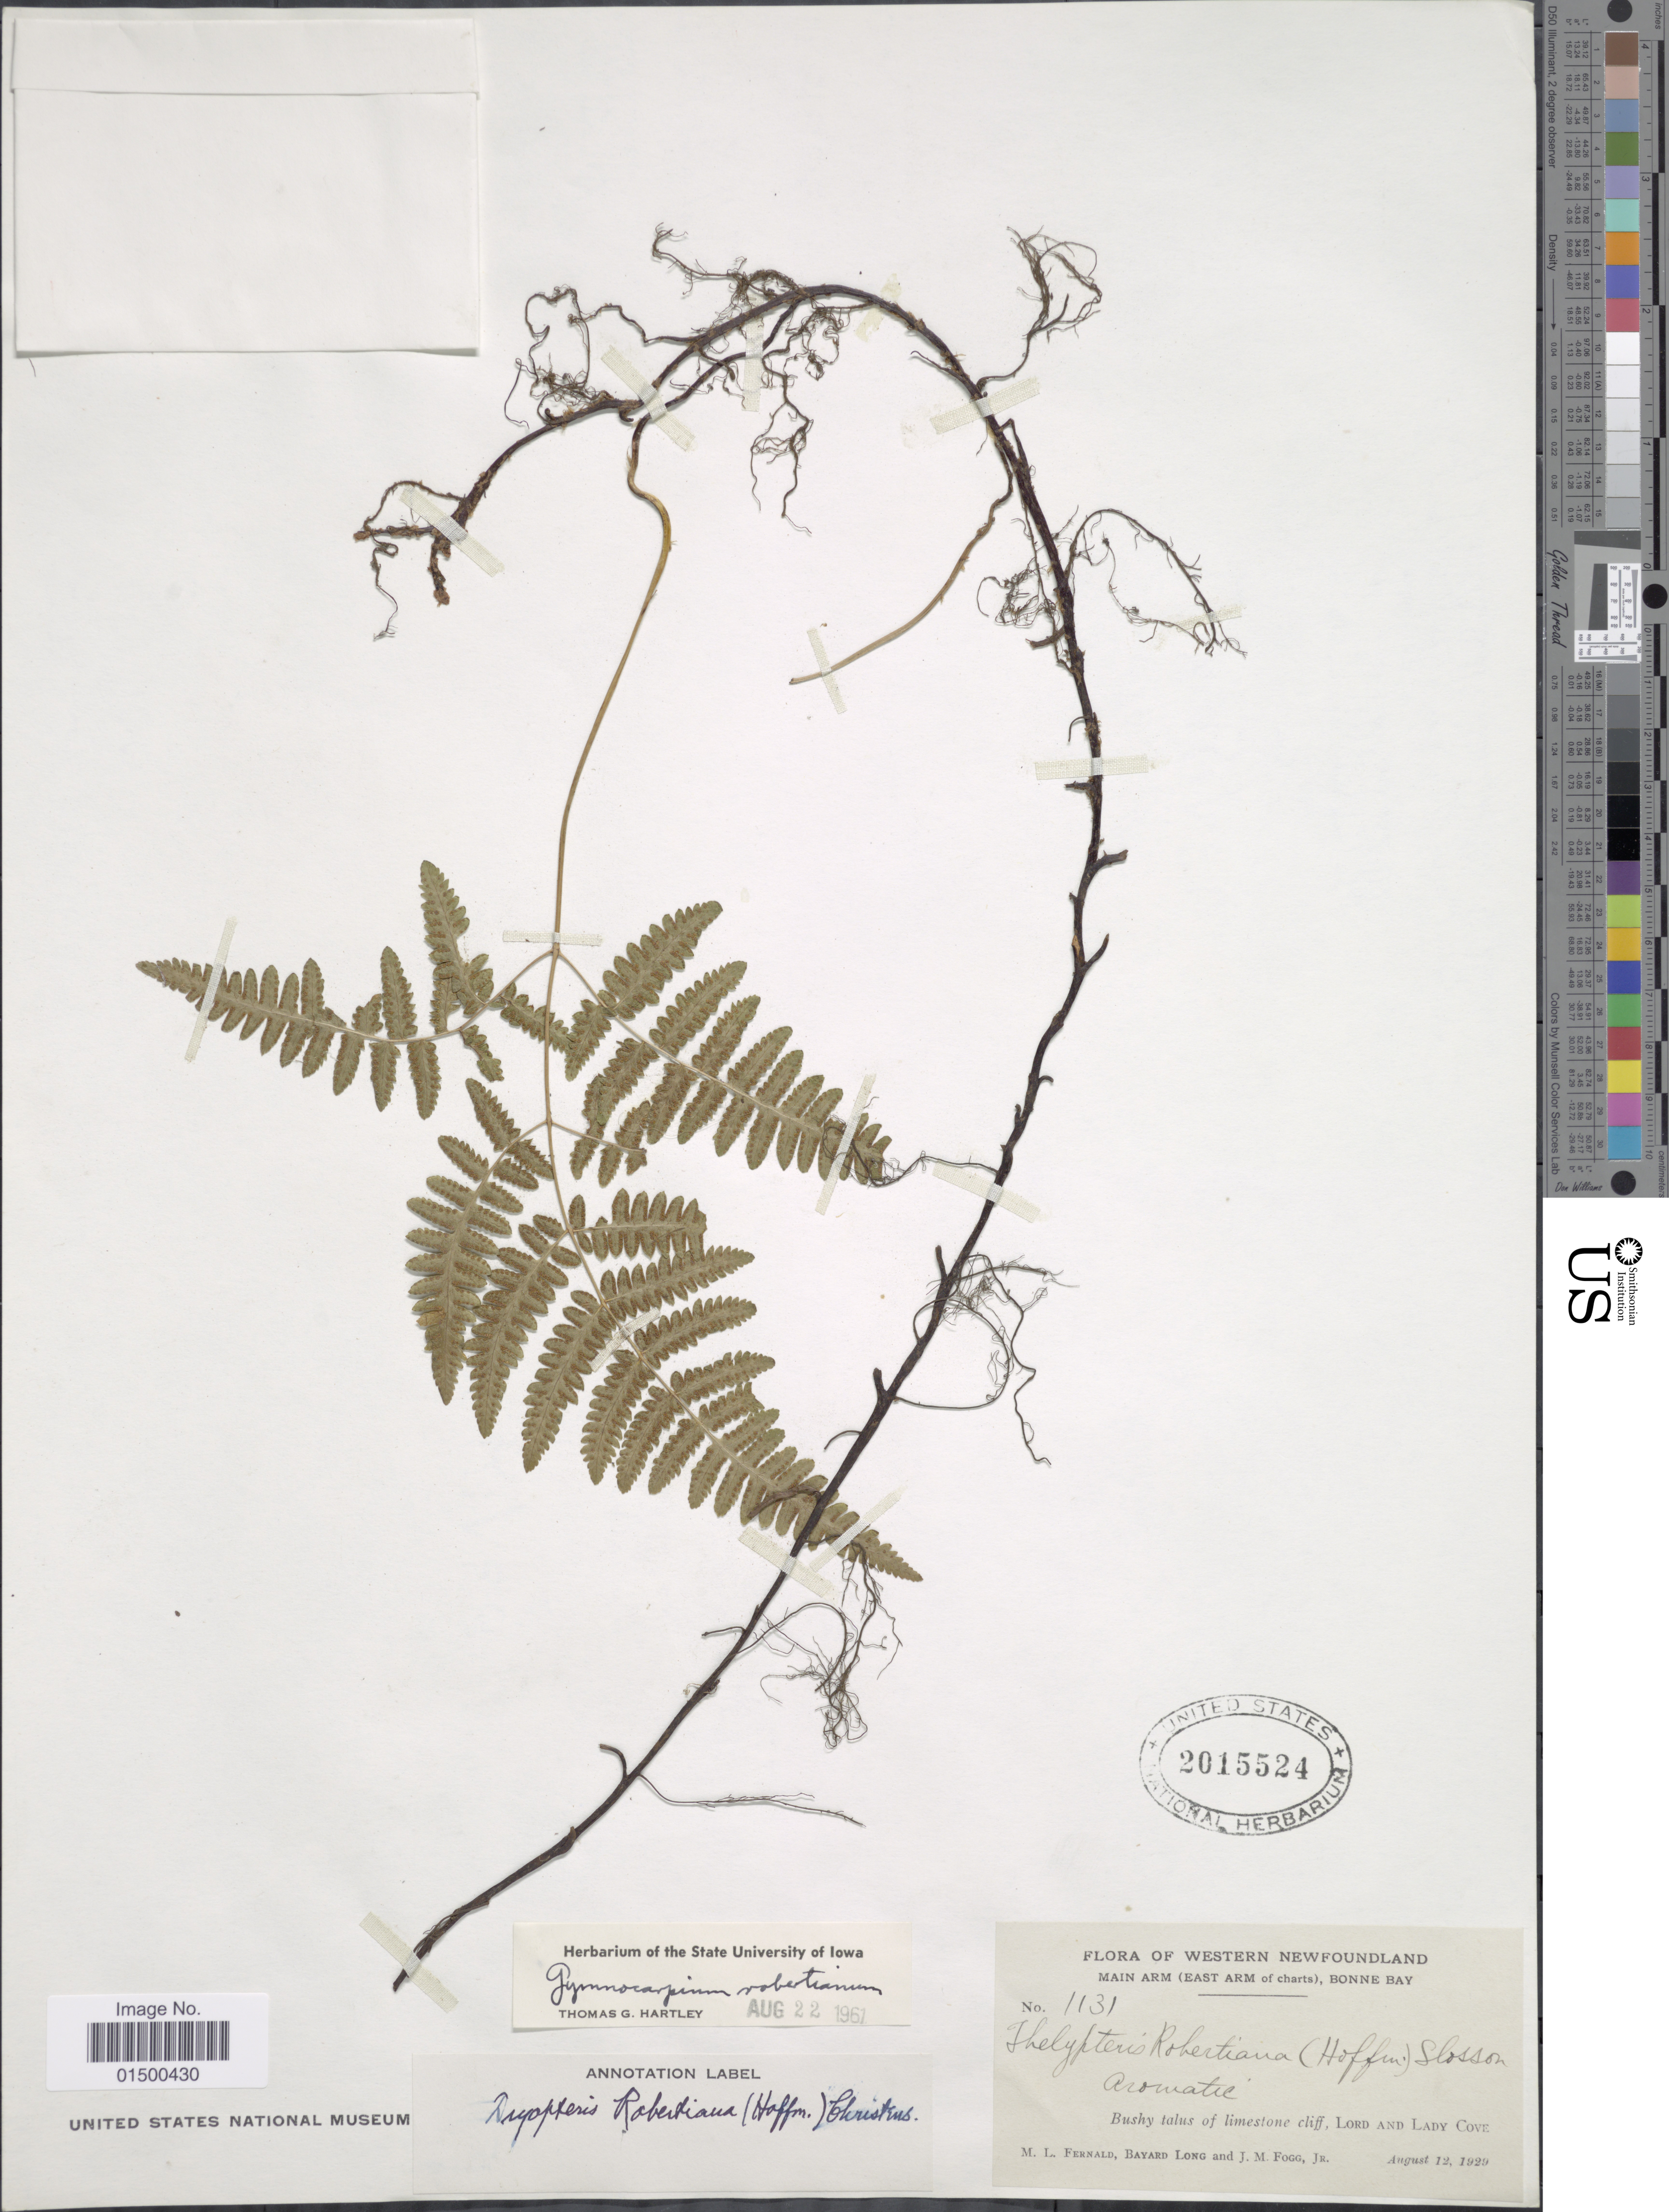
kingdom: Plantae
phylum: Tracheophyta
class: Polypodiopsida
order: Polypodiales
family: Cystopteridaceae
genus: Gymnocarpium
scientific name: Gymnocarpium robertianum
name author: (Hoffm.) Newman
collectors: M. L. Fernald, B. Long & J. Fogg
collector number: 1131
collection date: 1929-08-12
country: Canada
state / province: Newfoundland and Labrador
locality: Western Newfounland. Main Arm (East of charts), Bonne Bay. Lord and Lady Cove.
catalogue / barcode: US 2015524